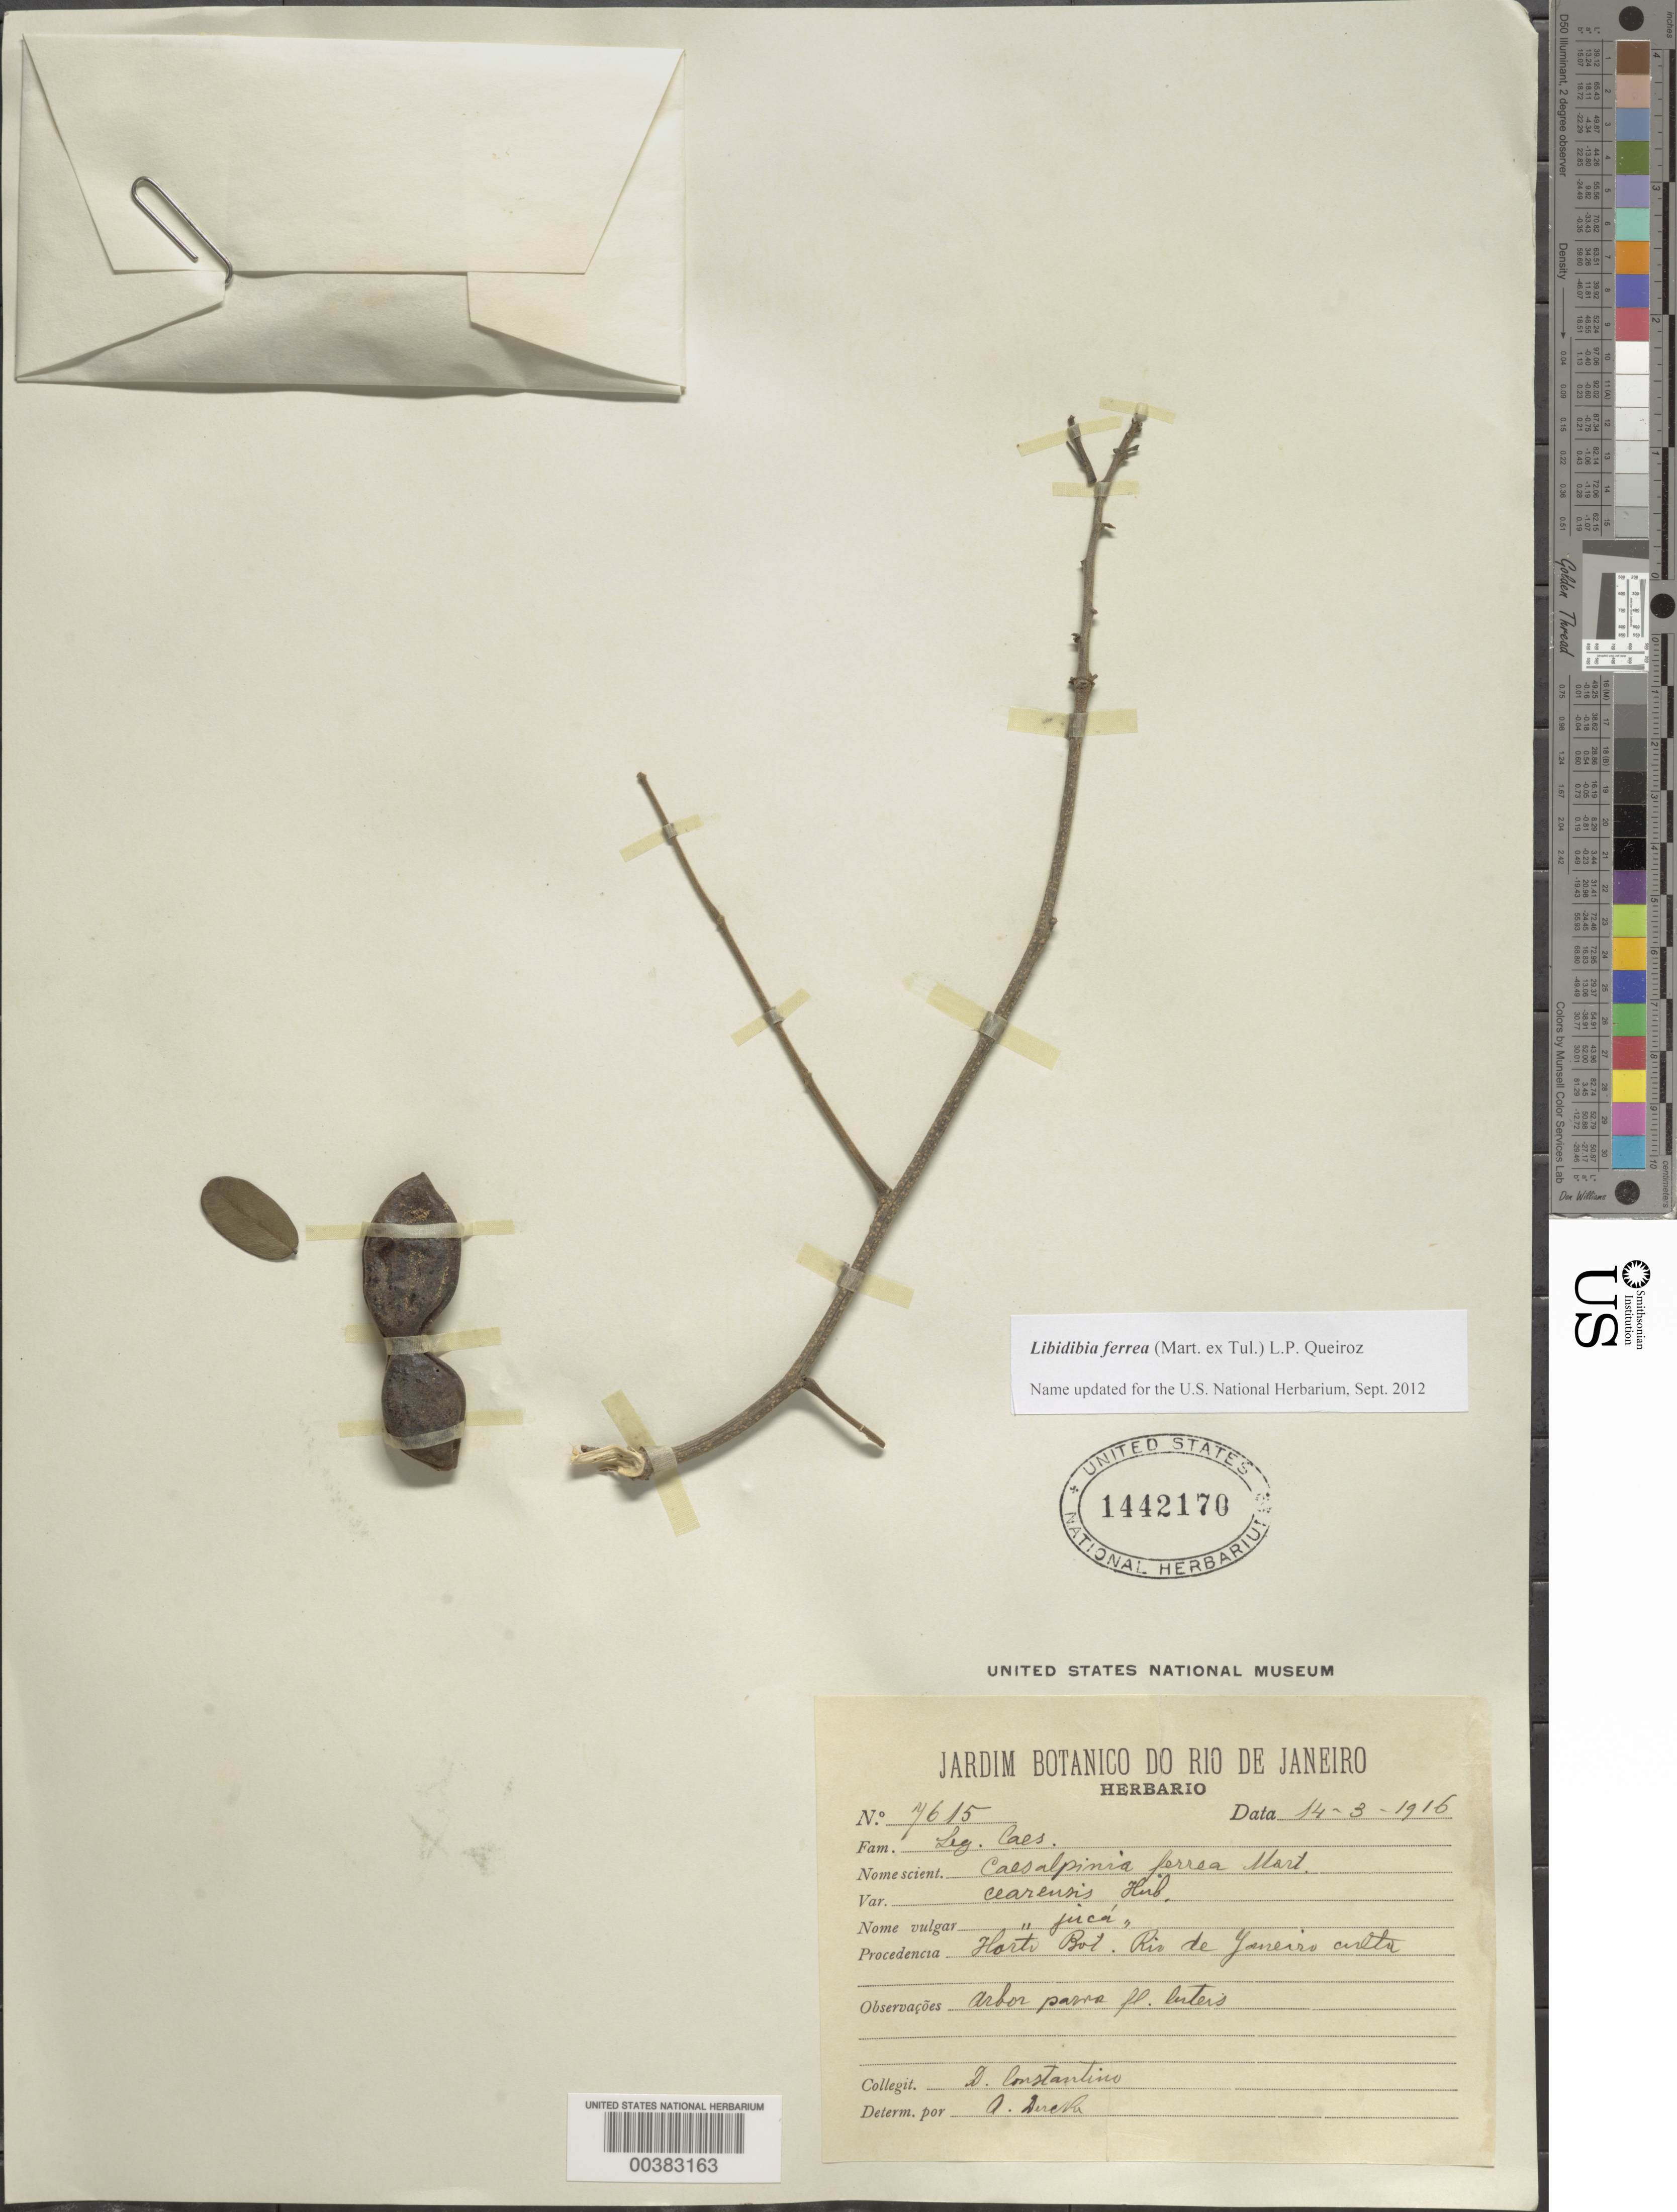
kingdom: Plantae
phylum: Tracheophyta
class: Magnoliopsida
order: Fabales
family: Fabaceae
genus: Libidibia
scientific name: Libidibia ferrea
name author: (Mart. ex Tul.) L.P. Queiroz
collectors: W. Weingart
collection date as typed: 09 Apr 1914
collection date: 1914-04-09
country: Germany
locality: Gorgenthal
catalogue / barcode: US 1442170